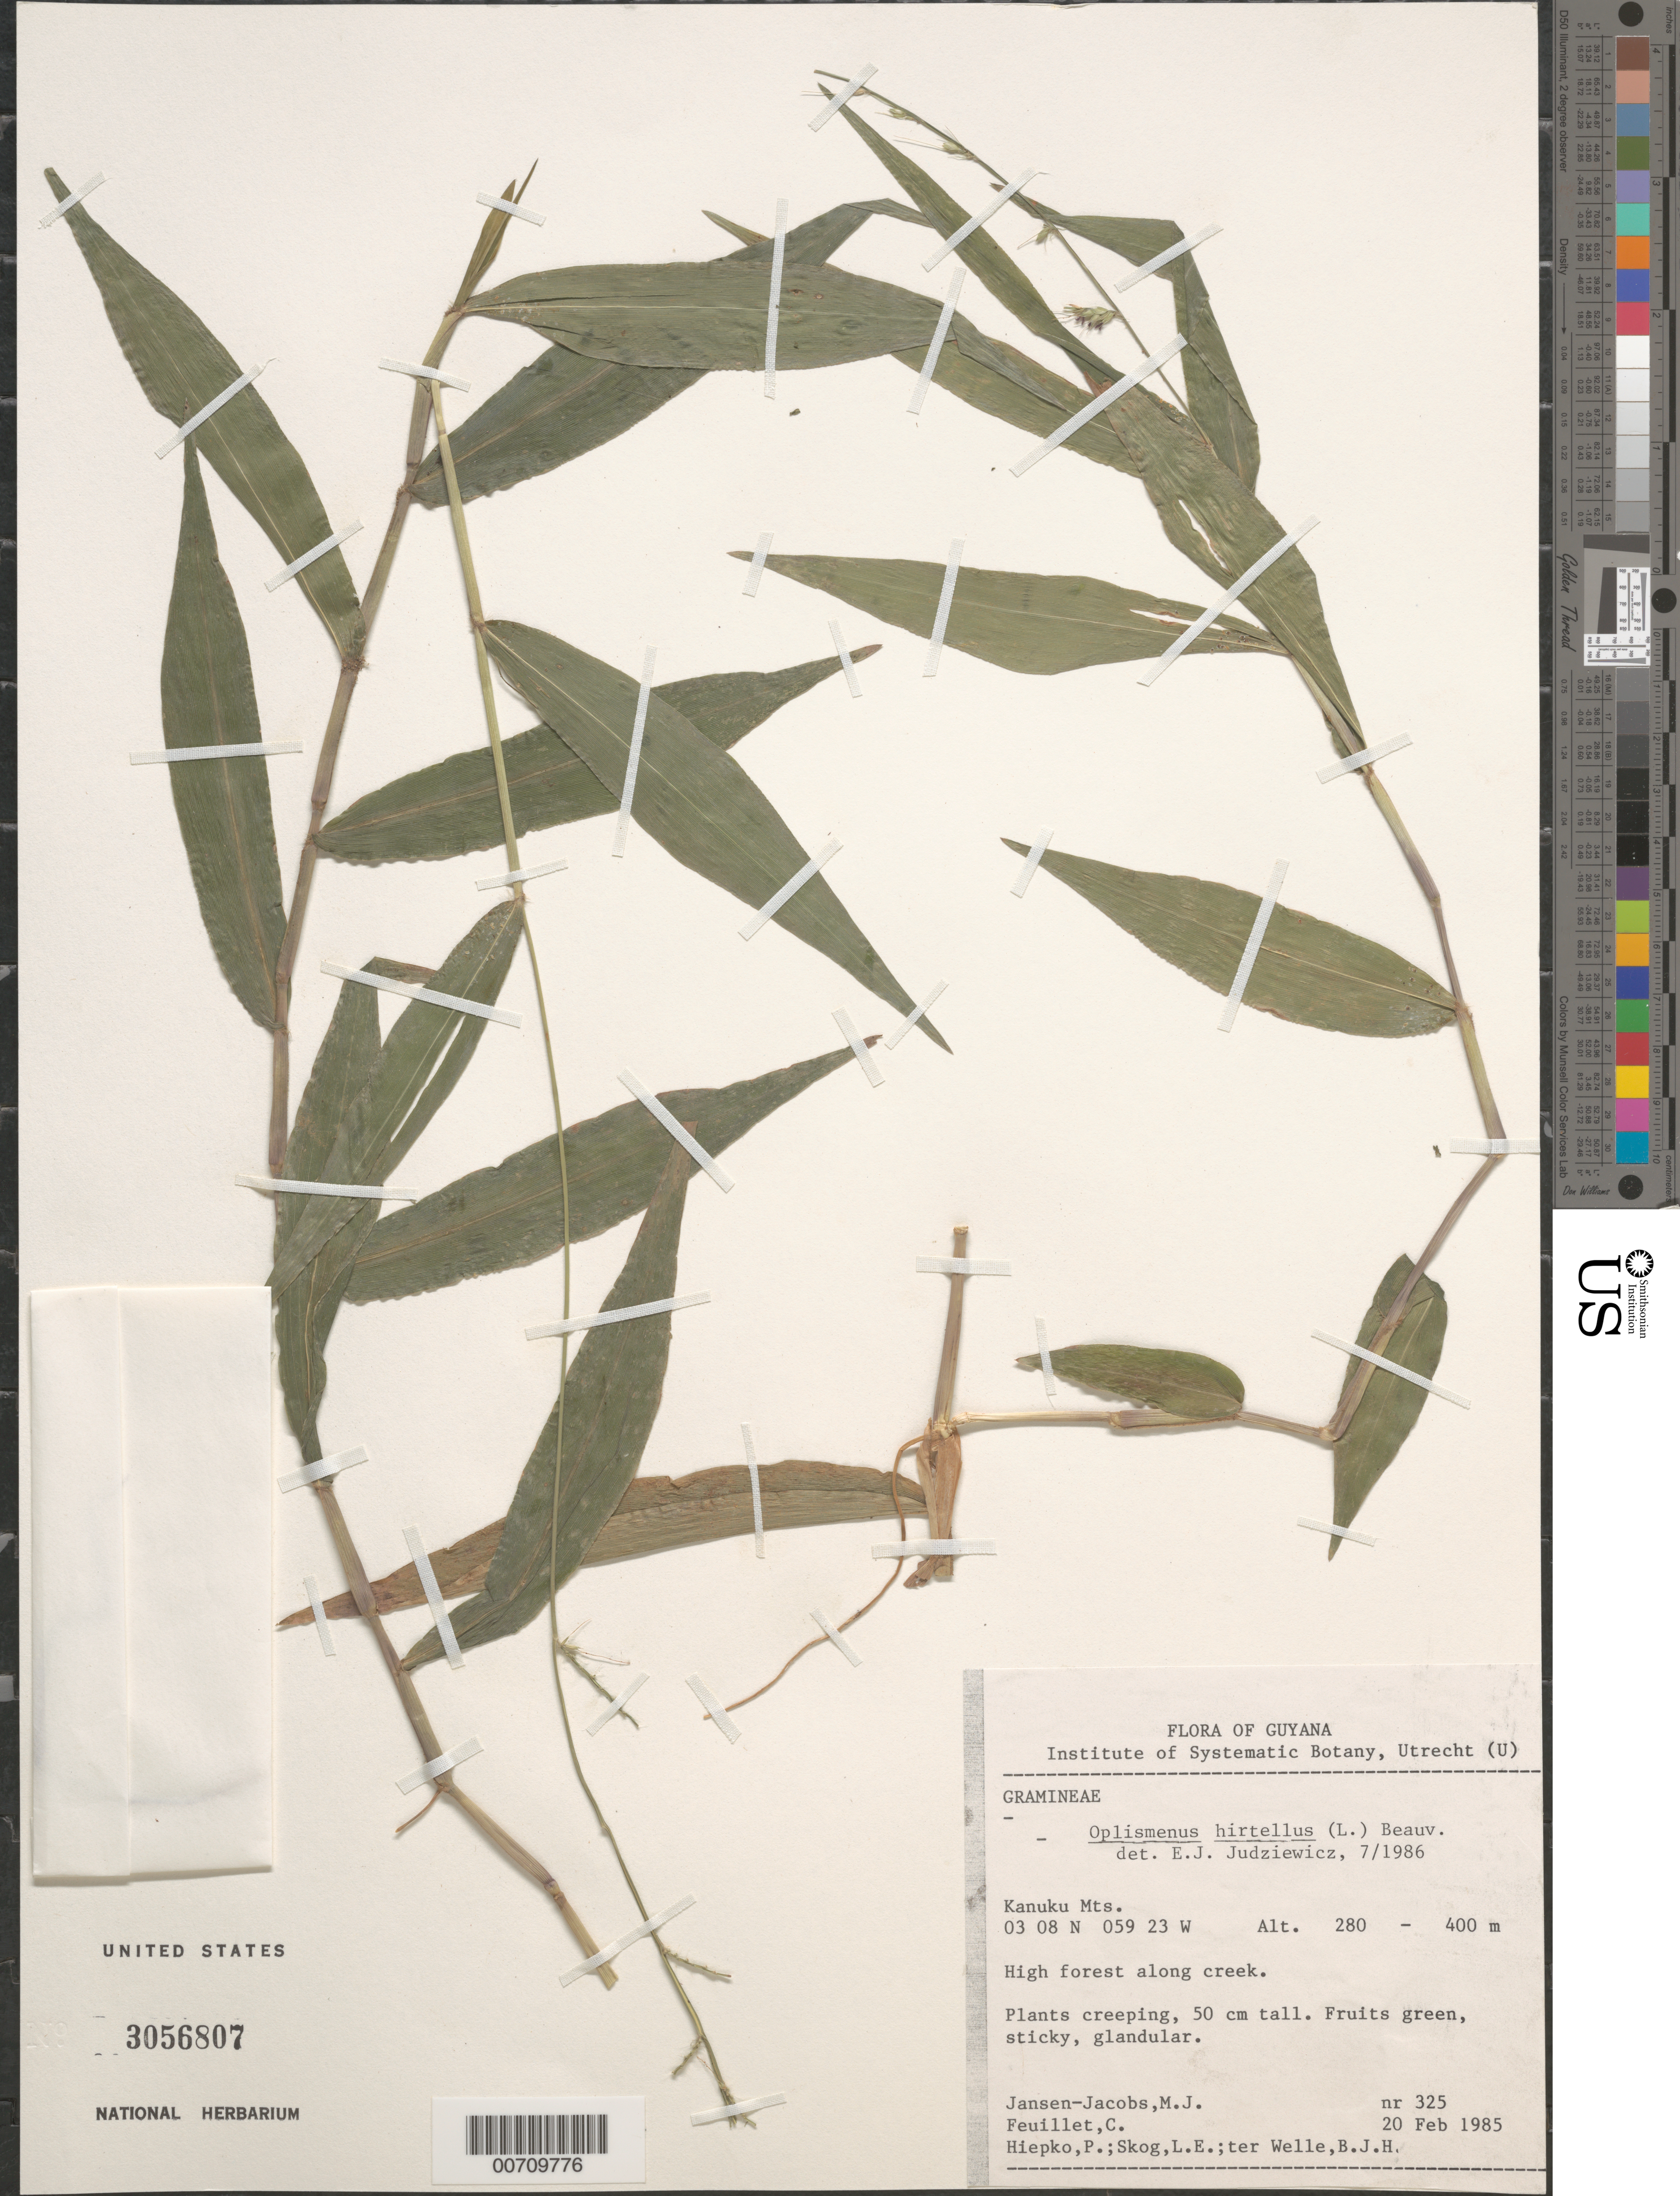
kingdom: Plantae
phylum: Tracheophyta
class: Liliopsida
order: Poales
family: Poaceae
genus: Oplismenus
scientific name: Oplismenus hirtellus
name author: (L.) P. Beauv.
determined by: Judziewicz, E. J.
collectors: M. J. Jansen-Jacobs, C. Feuillet, P. H. Hiepko, L. E. Skog & B. Welle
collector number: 325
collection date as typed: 20-Feb-85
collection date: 1985-02-20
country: Guyana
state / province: U. Takutu-U. Essequibo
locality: Kanuku Mts.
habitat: High forest along creek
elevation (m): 280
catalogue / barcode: US 3056807